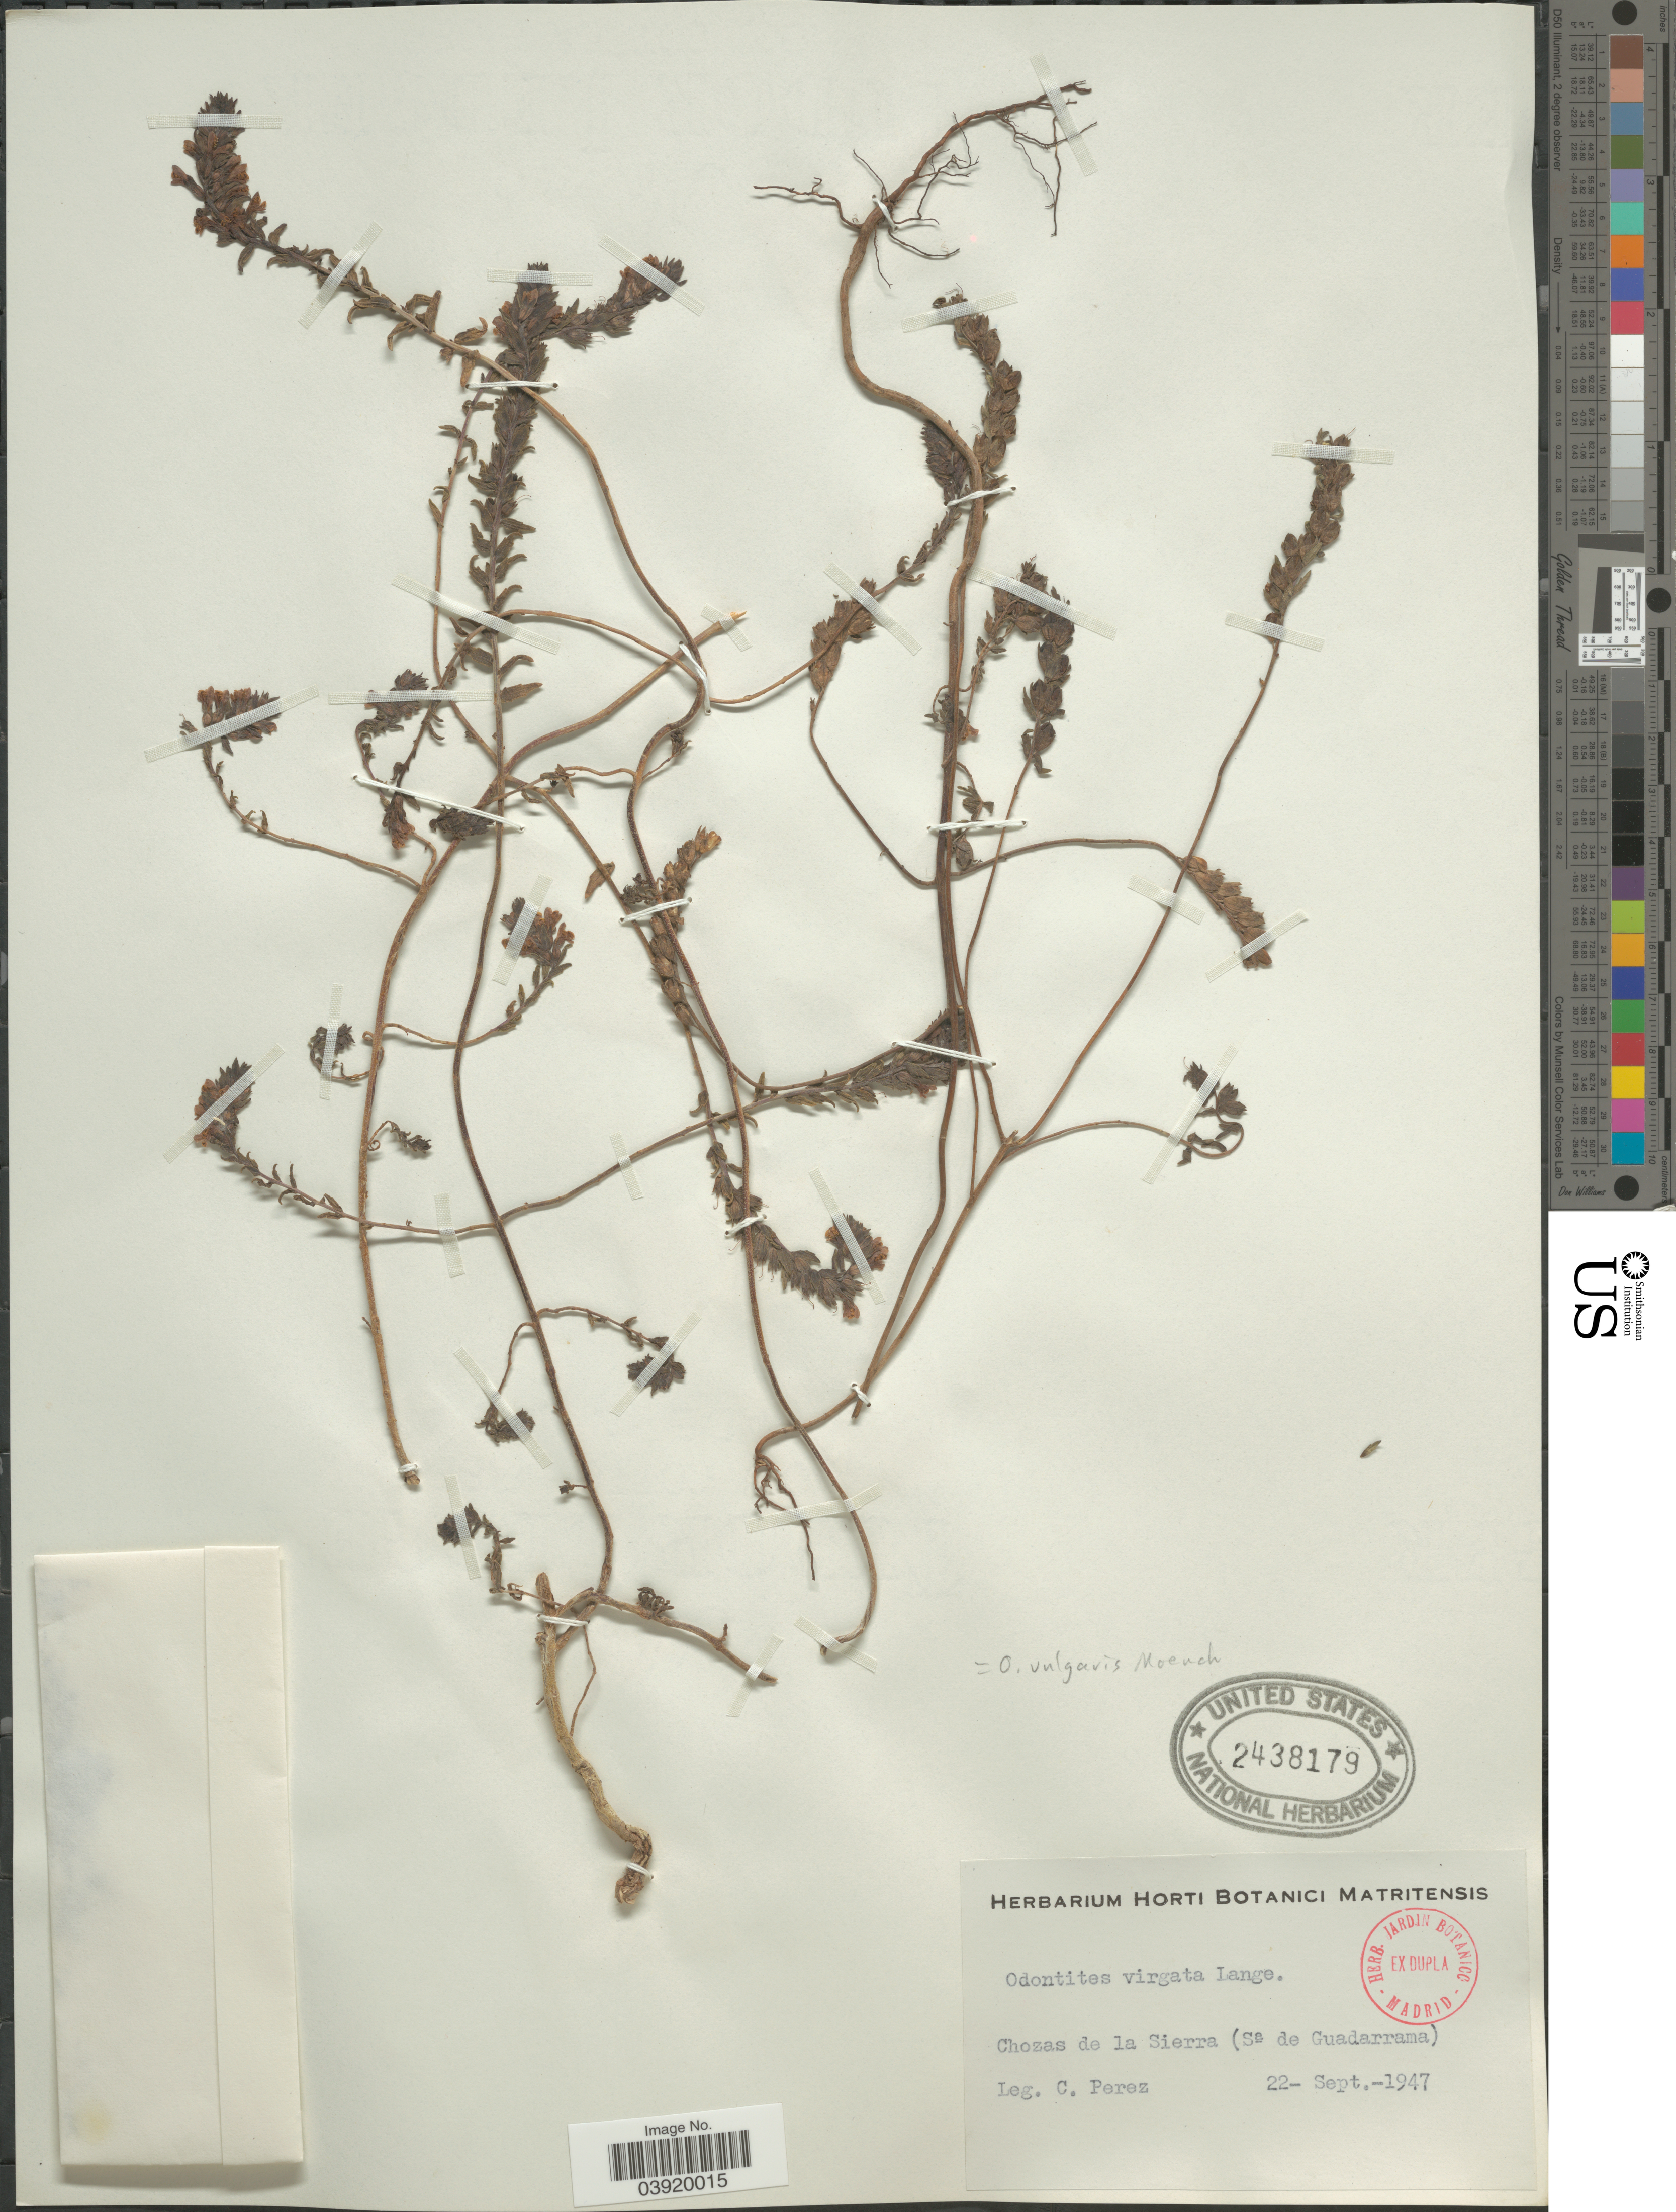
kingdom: Plantae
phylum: Tracheophyta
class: Magnoliopsida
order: Lamiales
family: Orobanchaceae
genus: Odontites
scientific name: Odontites vulgaris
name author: Moench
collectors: C. Perez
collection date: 1947-09-22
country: Spain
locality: Chozas de la Sierra (Sa de Guadarrama).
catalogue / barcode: US 2438179